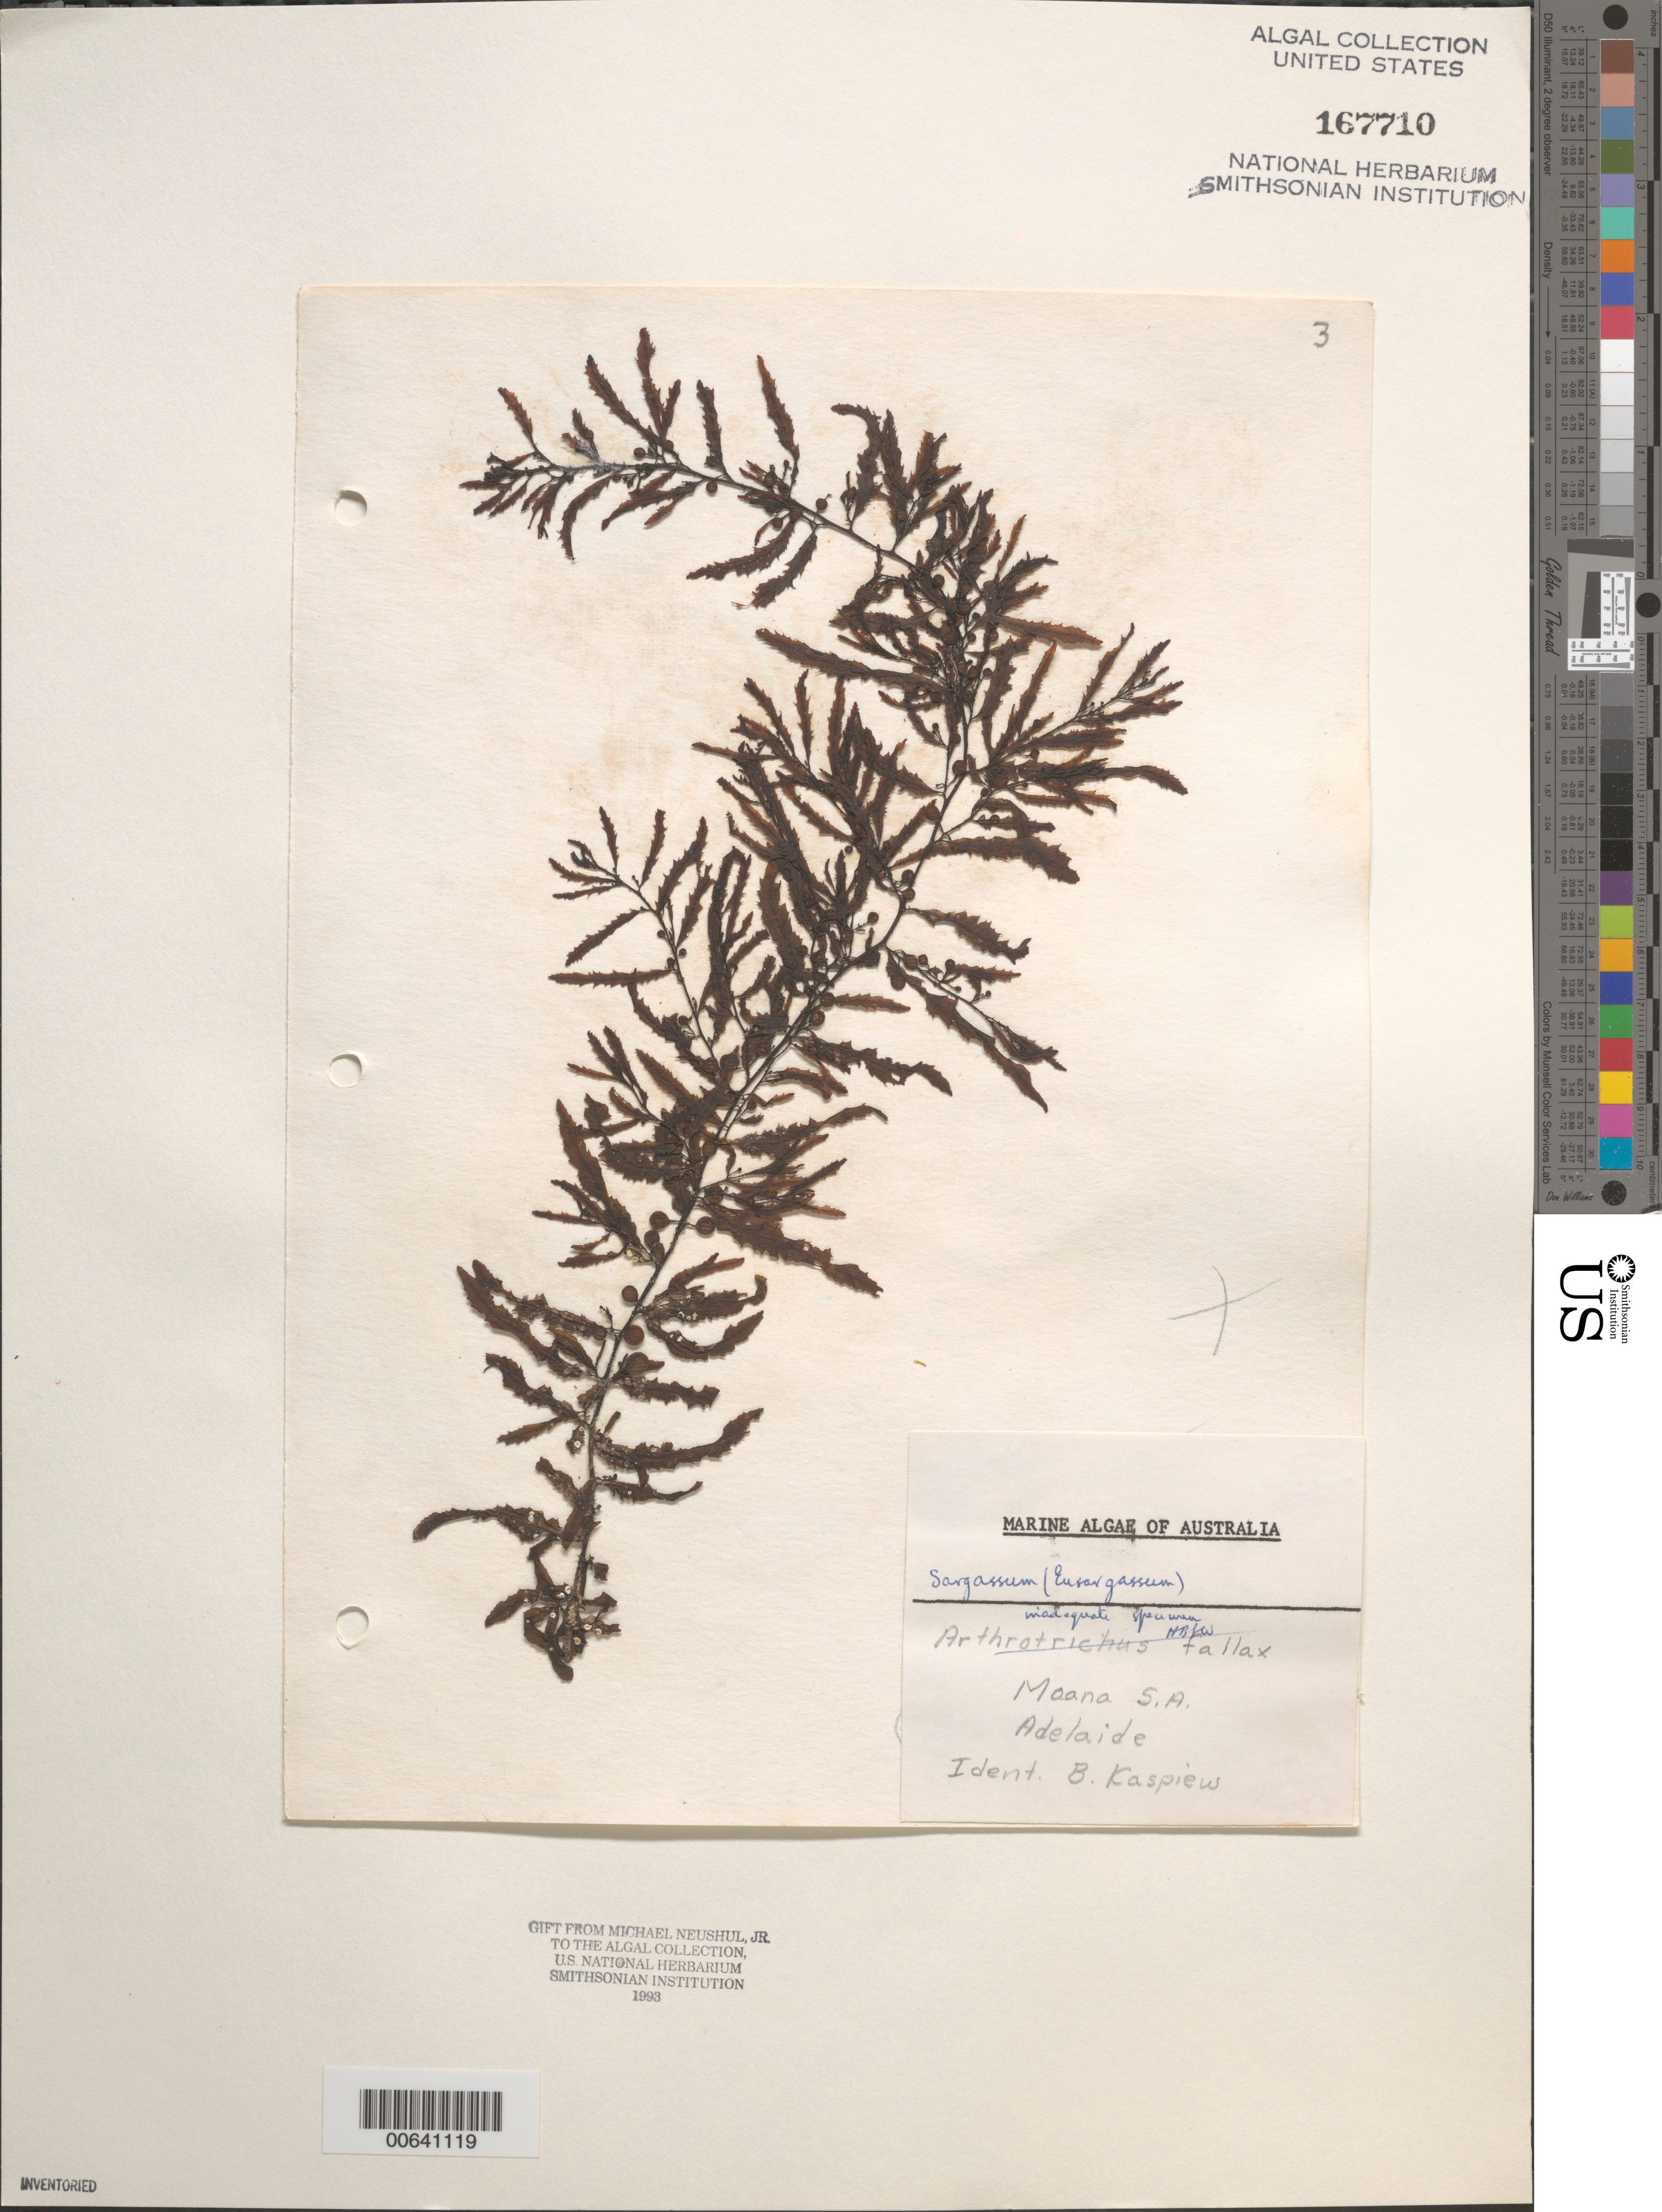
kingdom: Chromista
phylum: Ochrophyta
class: Phaeophyceae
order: Fucales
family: Sargassaceae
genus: Sargassum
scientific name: Sargassum sp.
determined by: Kaspiew, B.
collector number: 3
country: Australia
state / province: South Australia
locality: Adelaide, Moana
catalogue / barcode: US 167710